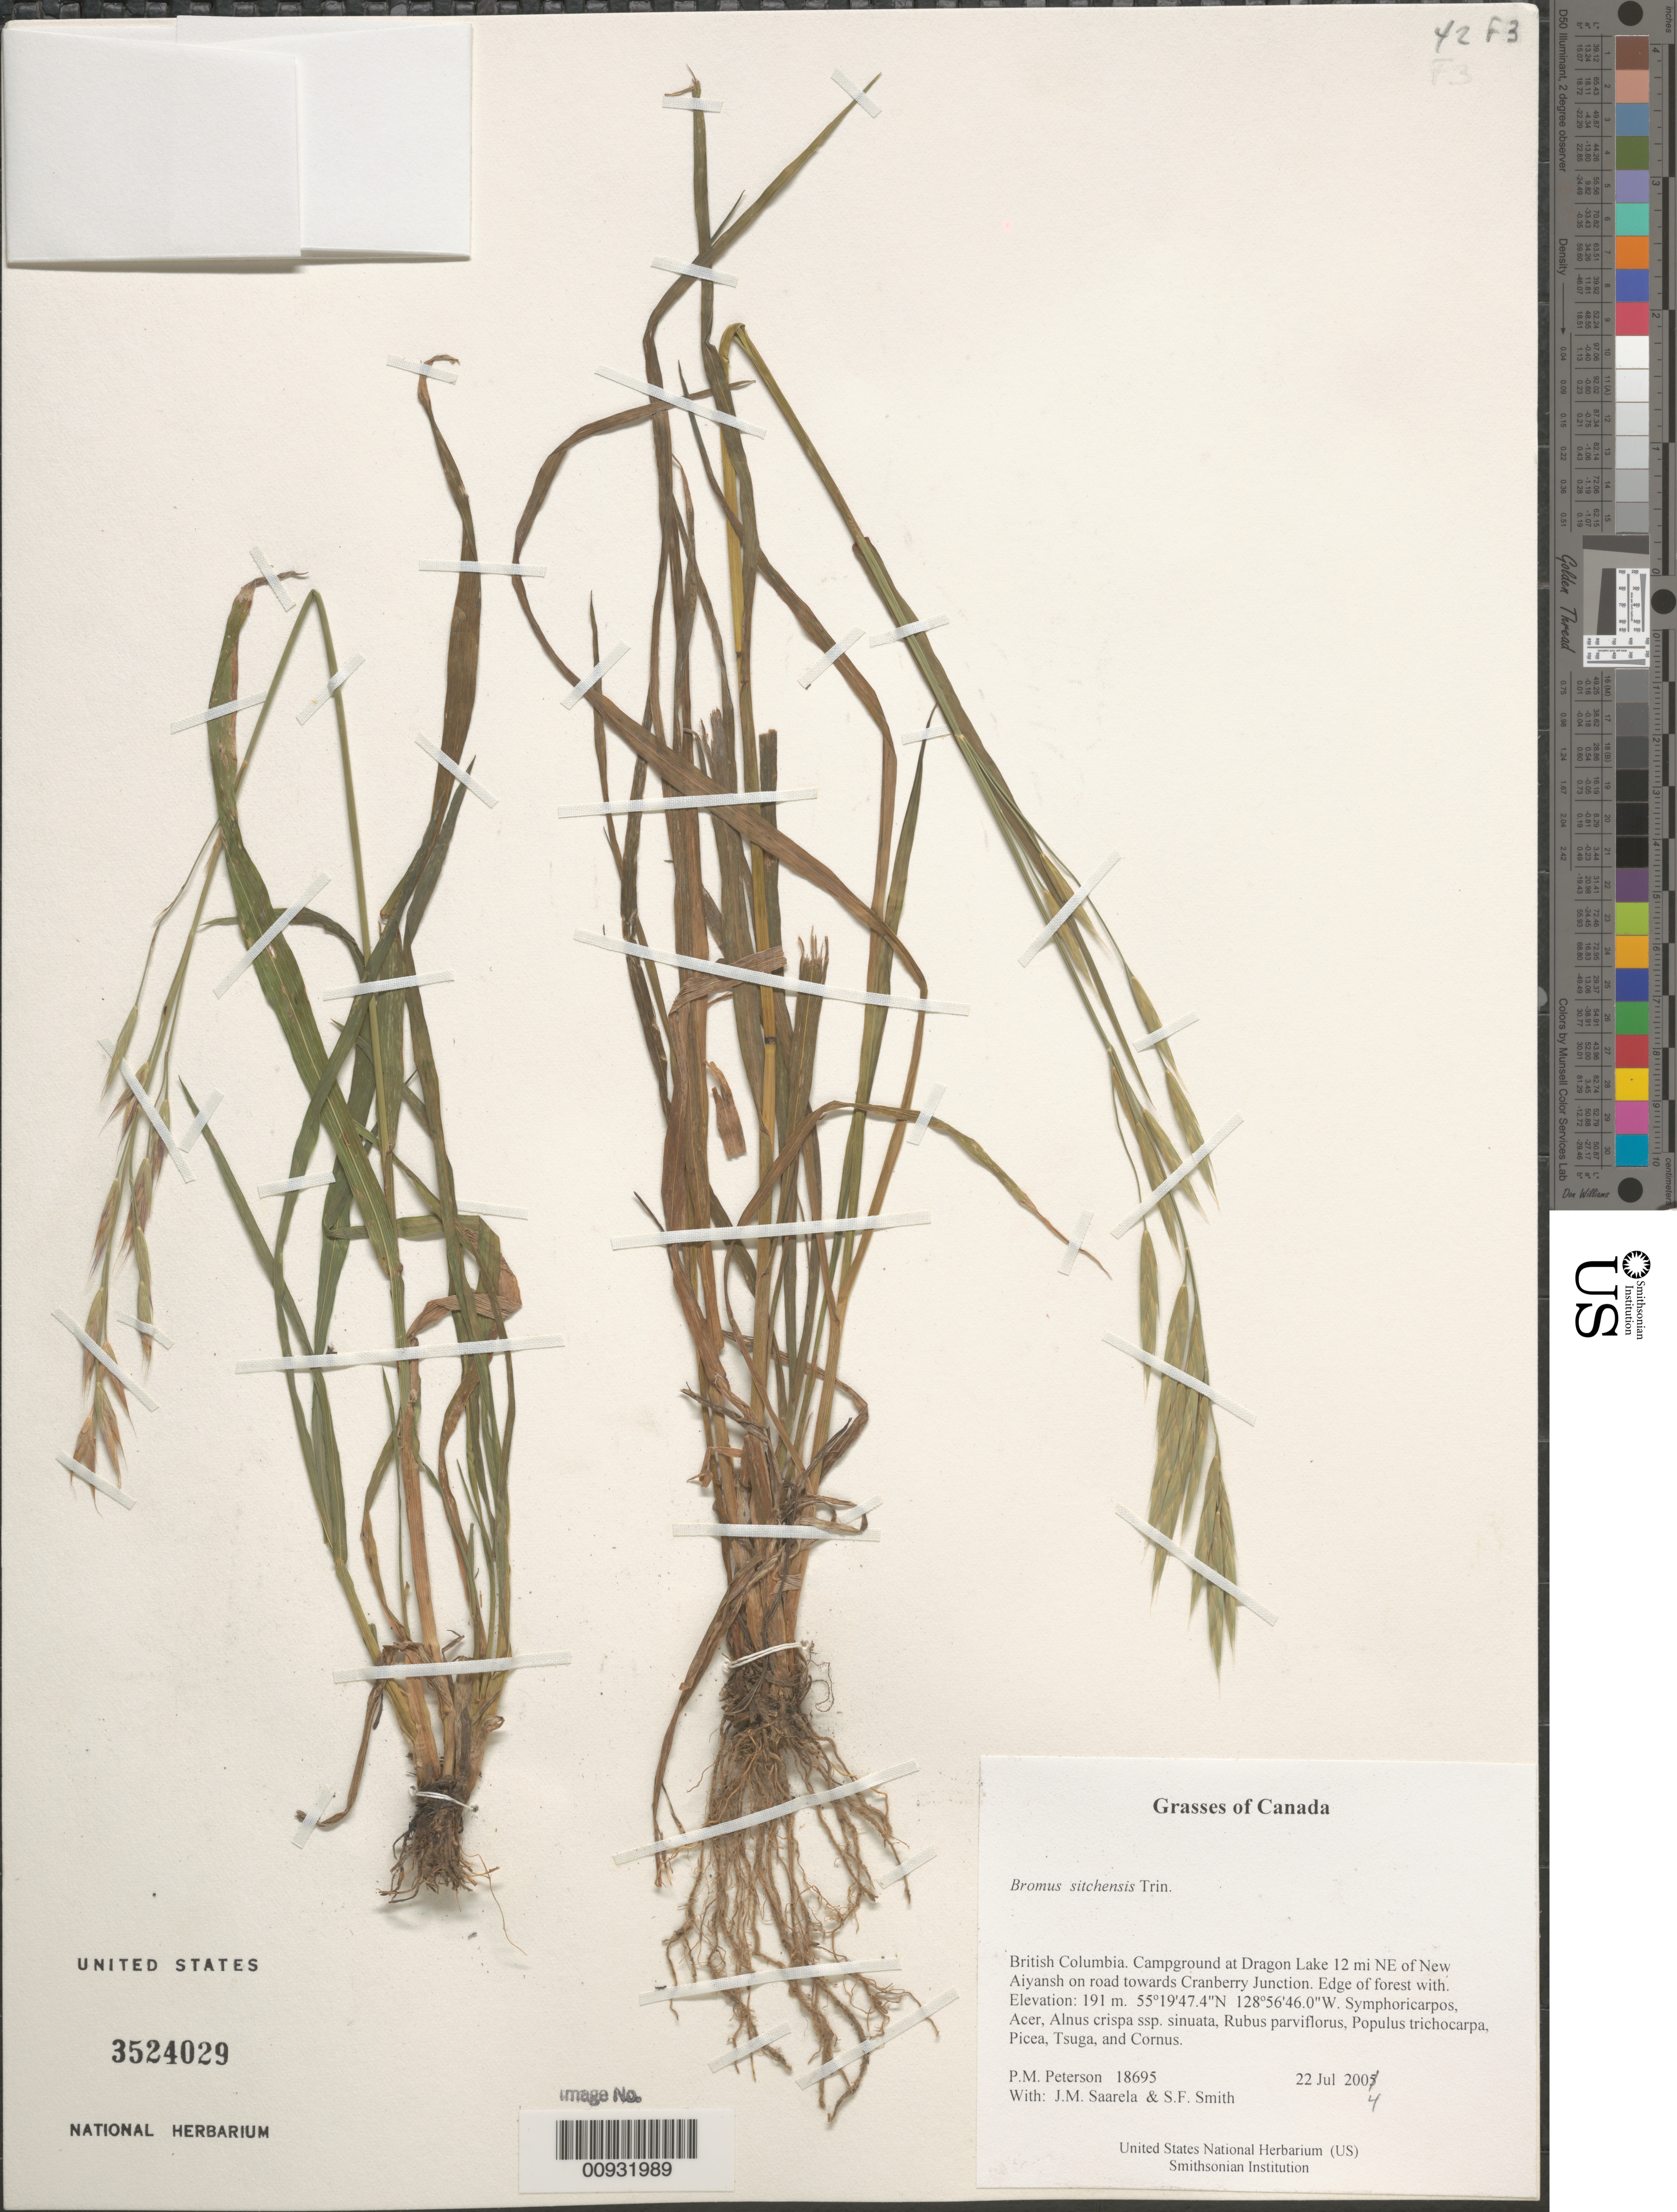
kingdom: Plantae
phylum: Tracheophyta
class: Liliopsida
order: Poales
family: Poaceae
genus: Bromus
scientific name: Bromus sitchensis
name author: Trin. in Bong.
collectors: P. M. Peterson, J. Saarela & S.F. Smith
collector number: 18695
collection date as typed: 22 Jul 2004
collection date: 2004-07-22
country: Canada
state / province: British Columbia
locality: Campground at Dragon Lake 12 mi NE of New Aiyansh on road towards Cranberry Junction. Edge of forest with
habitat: Symphoricarpos, Acer, Alnus crispa ssp. sinuata, Rubus parviflorus, Populus trichocarpa, Picea, Tsuga, and Cornus.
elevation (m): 191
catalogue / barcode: US 3524029